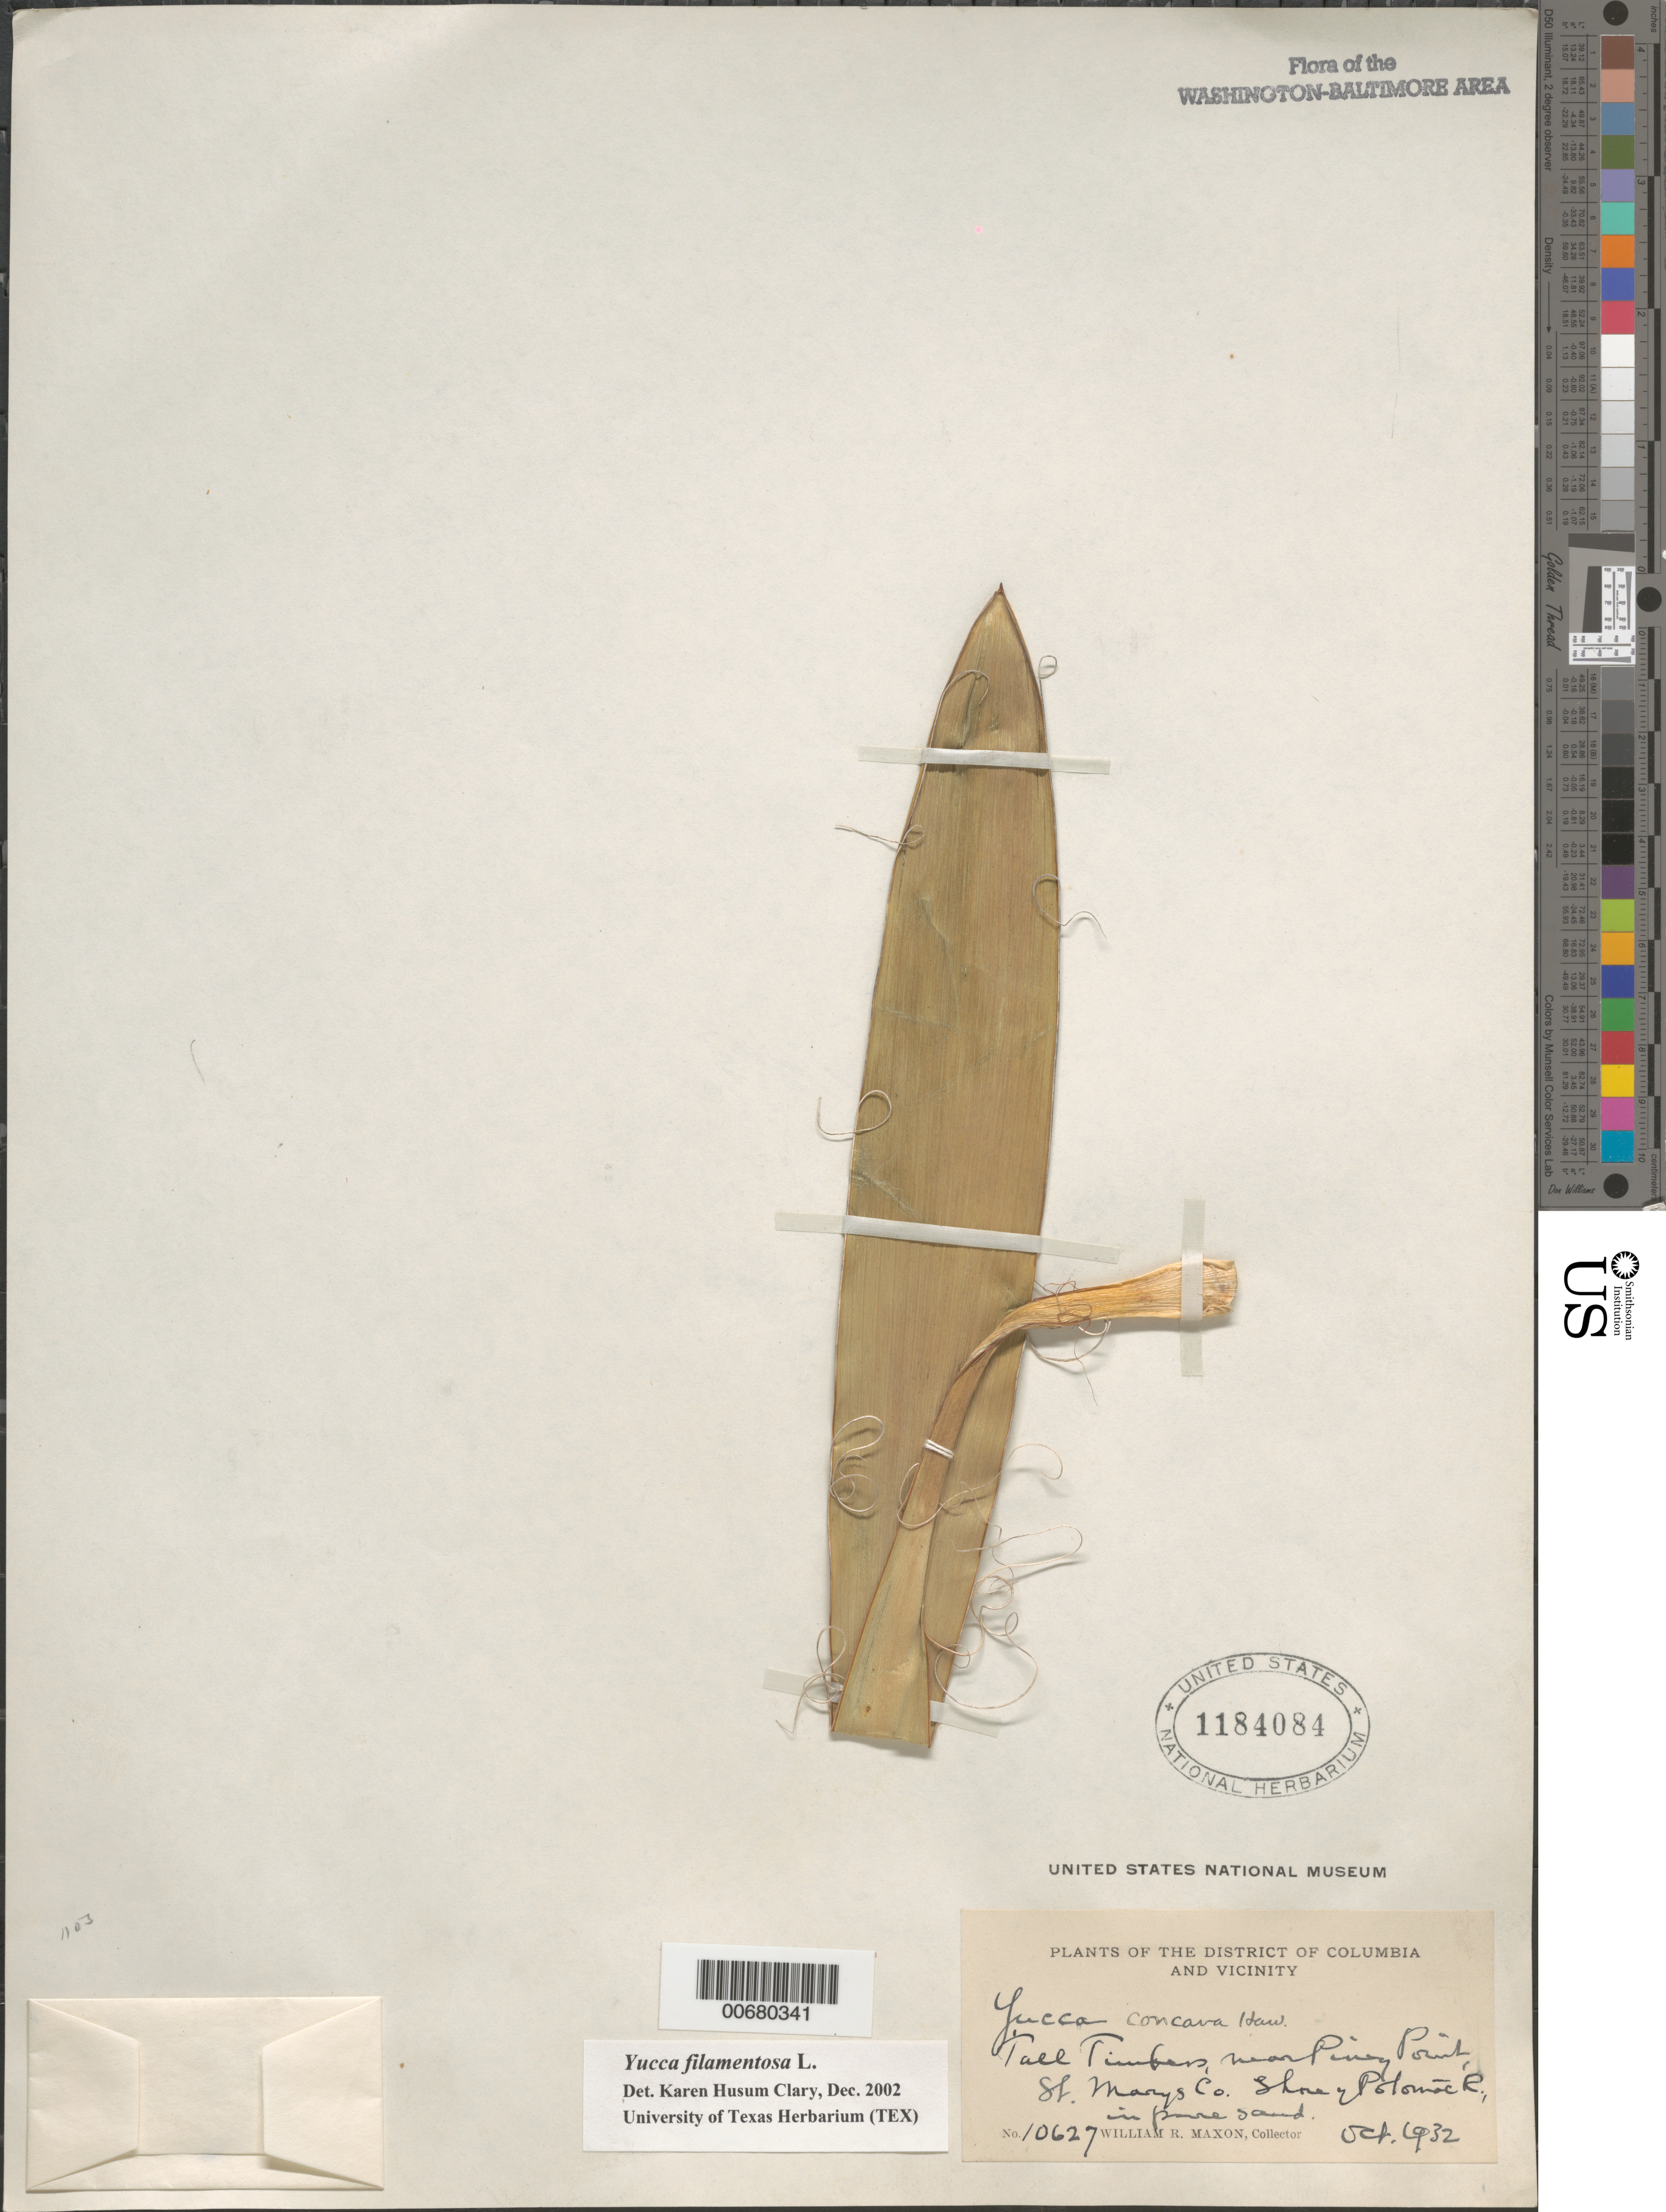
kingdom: Plantae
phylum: Tracheophyta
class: Liliopsida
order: Asparagales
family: Asparagaceae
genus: Yucca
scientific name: Yucca filamentosa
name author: L.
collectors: W. R. Maxon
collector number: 10627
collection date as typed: Oct 1932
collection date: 1932-10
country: United States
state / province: Maryland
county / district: St. Mary's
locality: Tall Timbers, Piney Point vicinity, shore of Potomac River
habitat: In pure sand.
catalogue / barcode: US 1184084